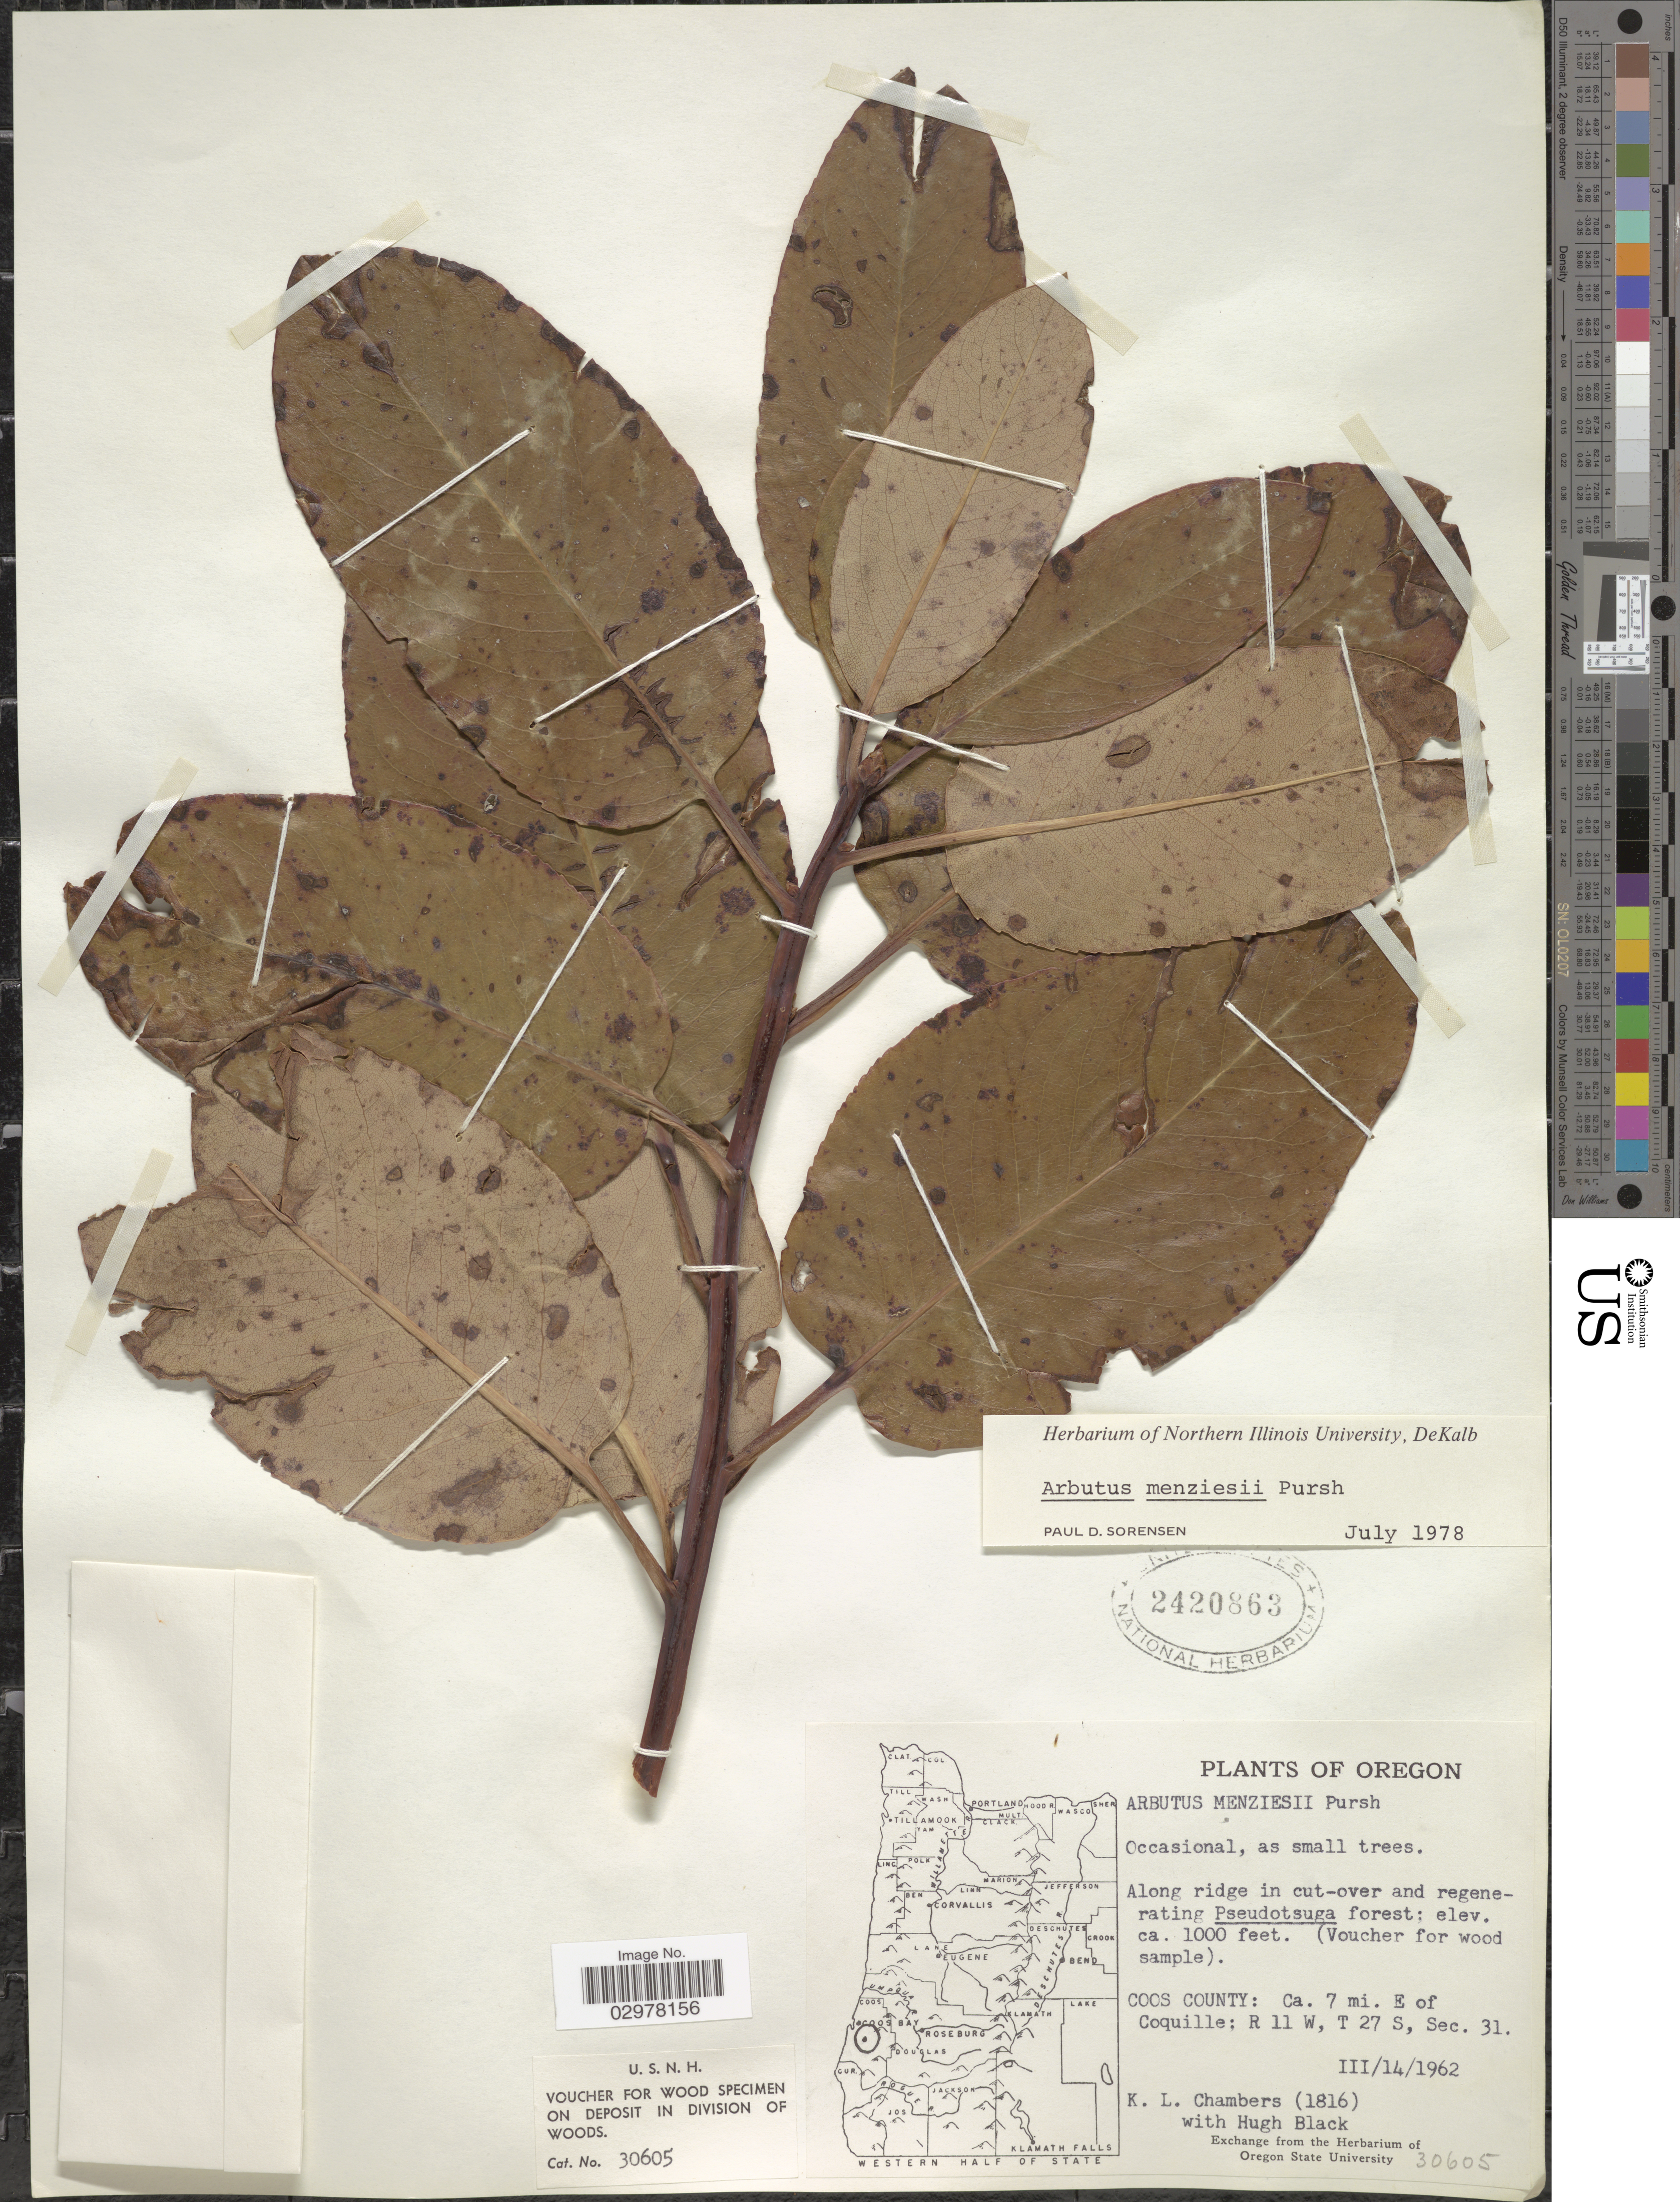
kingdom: Plantae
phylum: Tracheophyta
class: Magnoliopsida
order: Ericales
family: Ericaceae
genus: Arbutus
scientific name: Arbutus menziesii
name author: Pursh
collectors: K. Chambers & H. Black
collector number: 1816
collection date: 1962-03-14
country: United States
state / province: Oregon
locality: Coos County: Ca. 7 mi. E of Coquille. R 11 W, T 27 S, Sec. 31.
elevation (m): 3048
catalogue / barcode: US 2420863